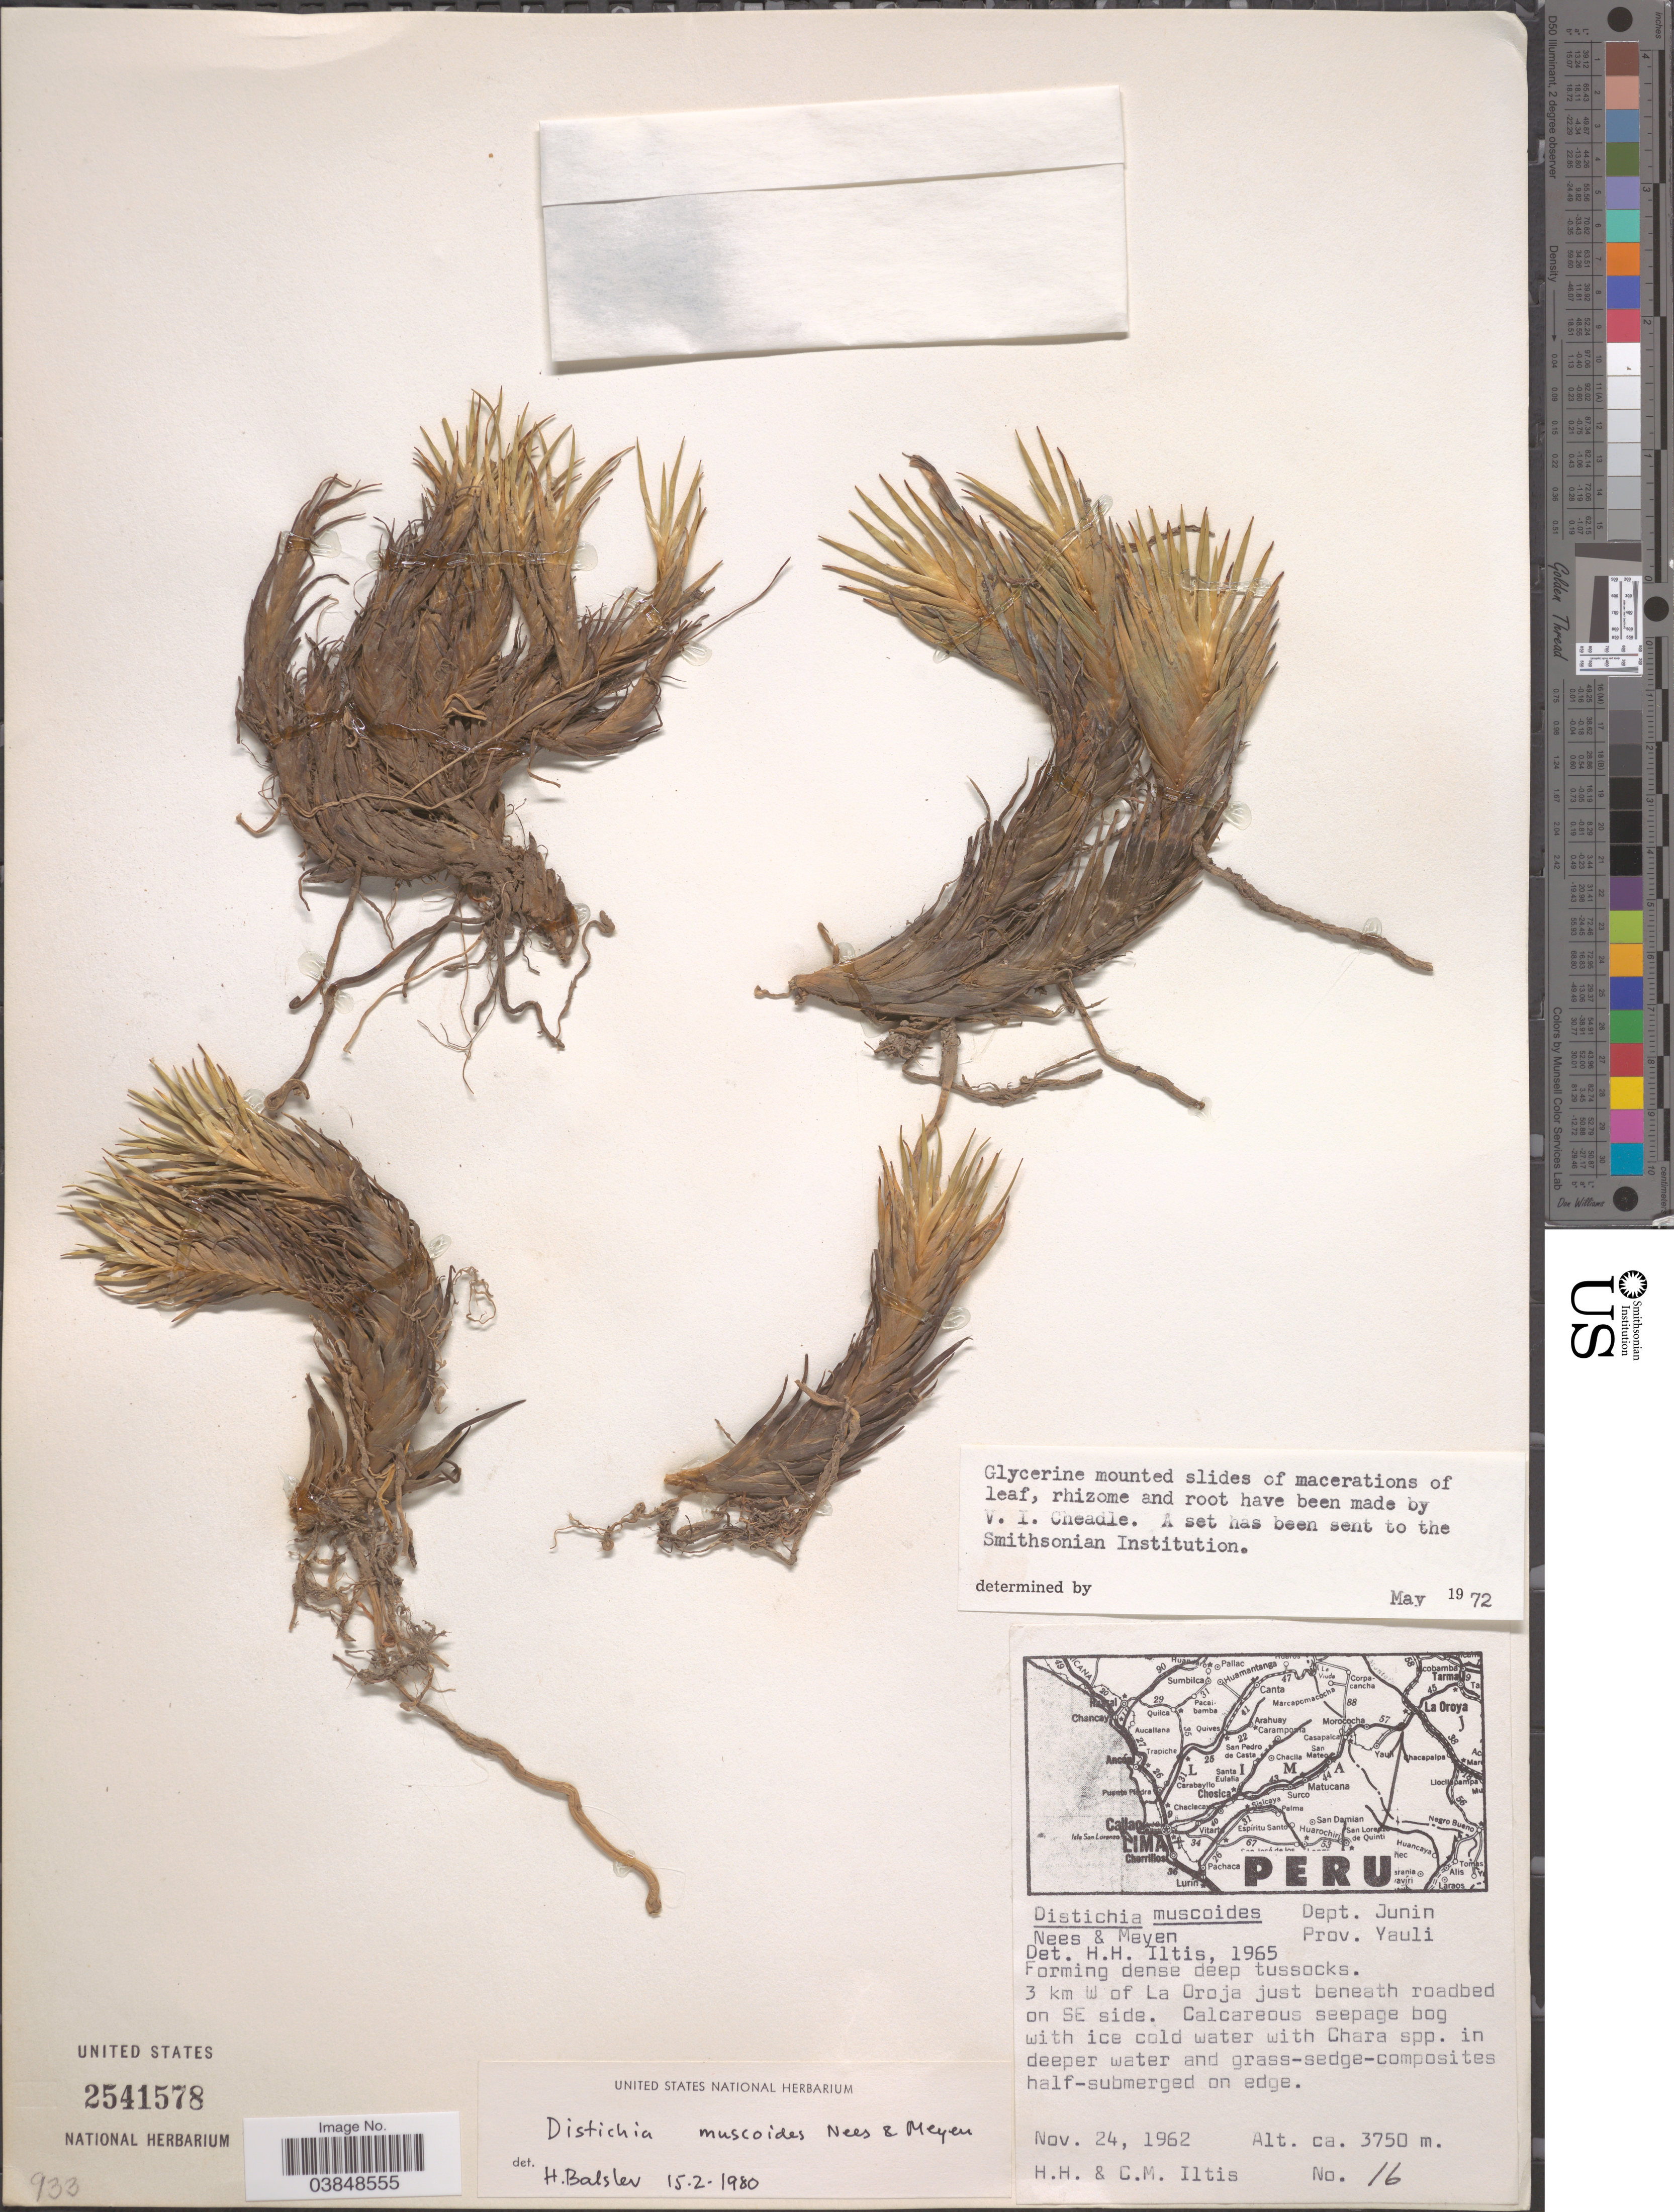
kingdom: Plantae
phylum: Tracheophyta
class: Liliopsida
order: Poales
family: Juncaceae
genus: Distichia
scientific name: Distichia muscoides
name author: Nees & Meyen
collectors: H. H. Iltis & C. M Iltis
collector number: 16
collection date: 1962-11-24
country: Peru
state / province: Junín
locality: Dept. Junin. Prov. Yauli. 3 km W of La Oroja just beneath roadbed on SE side.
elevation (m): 3750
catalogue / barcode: US 2541578